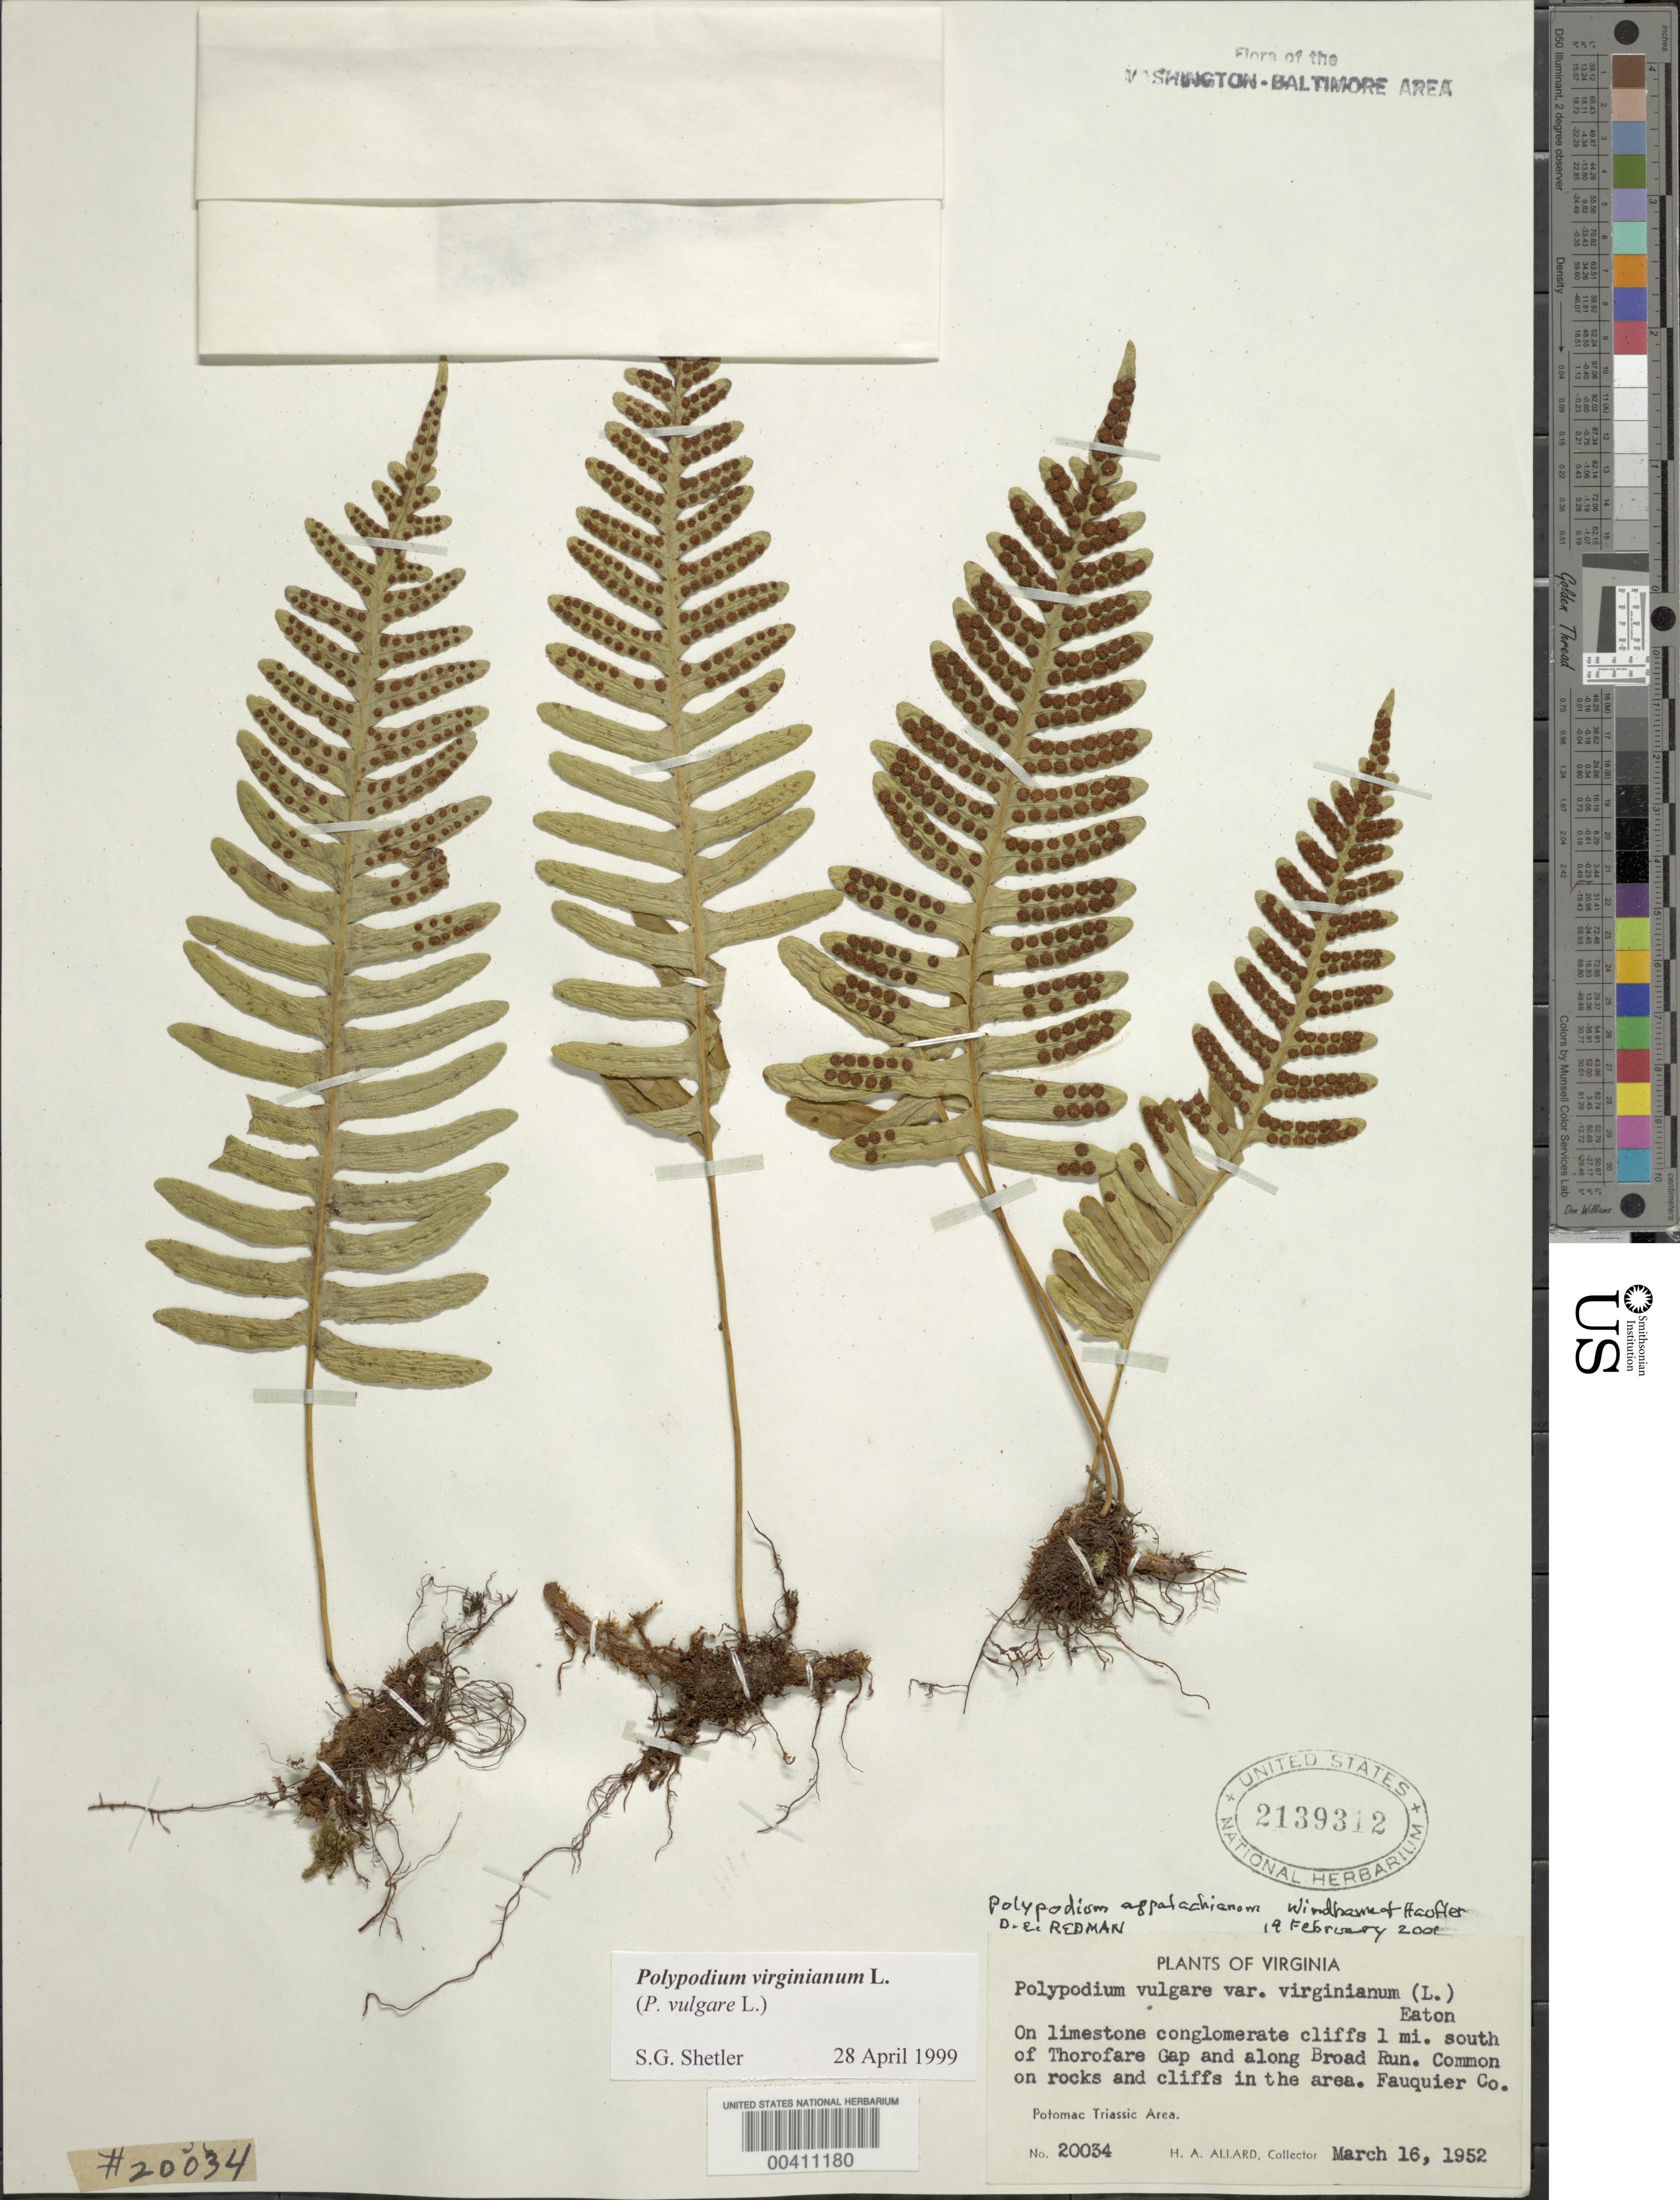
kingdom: Plantae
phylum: Tracheophyta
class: Polypodiopsida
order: Polypodiales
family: Polypodiaceae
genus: Polypodium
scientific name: Polypodium appalachianum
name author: Haufler & Windham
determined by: Shetler, Stanwyn G., (US), NMNH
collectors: H. A. Allard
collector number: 20034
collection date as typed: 16 Mar 1952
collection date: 1952-03-16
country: United States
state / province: Virginia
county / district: Fauquier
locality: Broad Run, below Thorofare Gap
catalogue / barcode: US 2139312